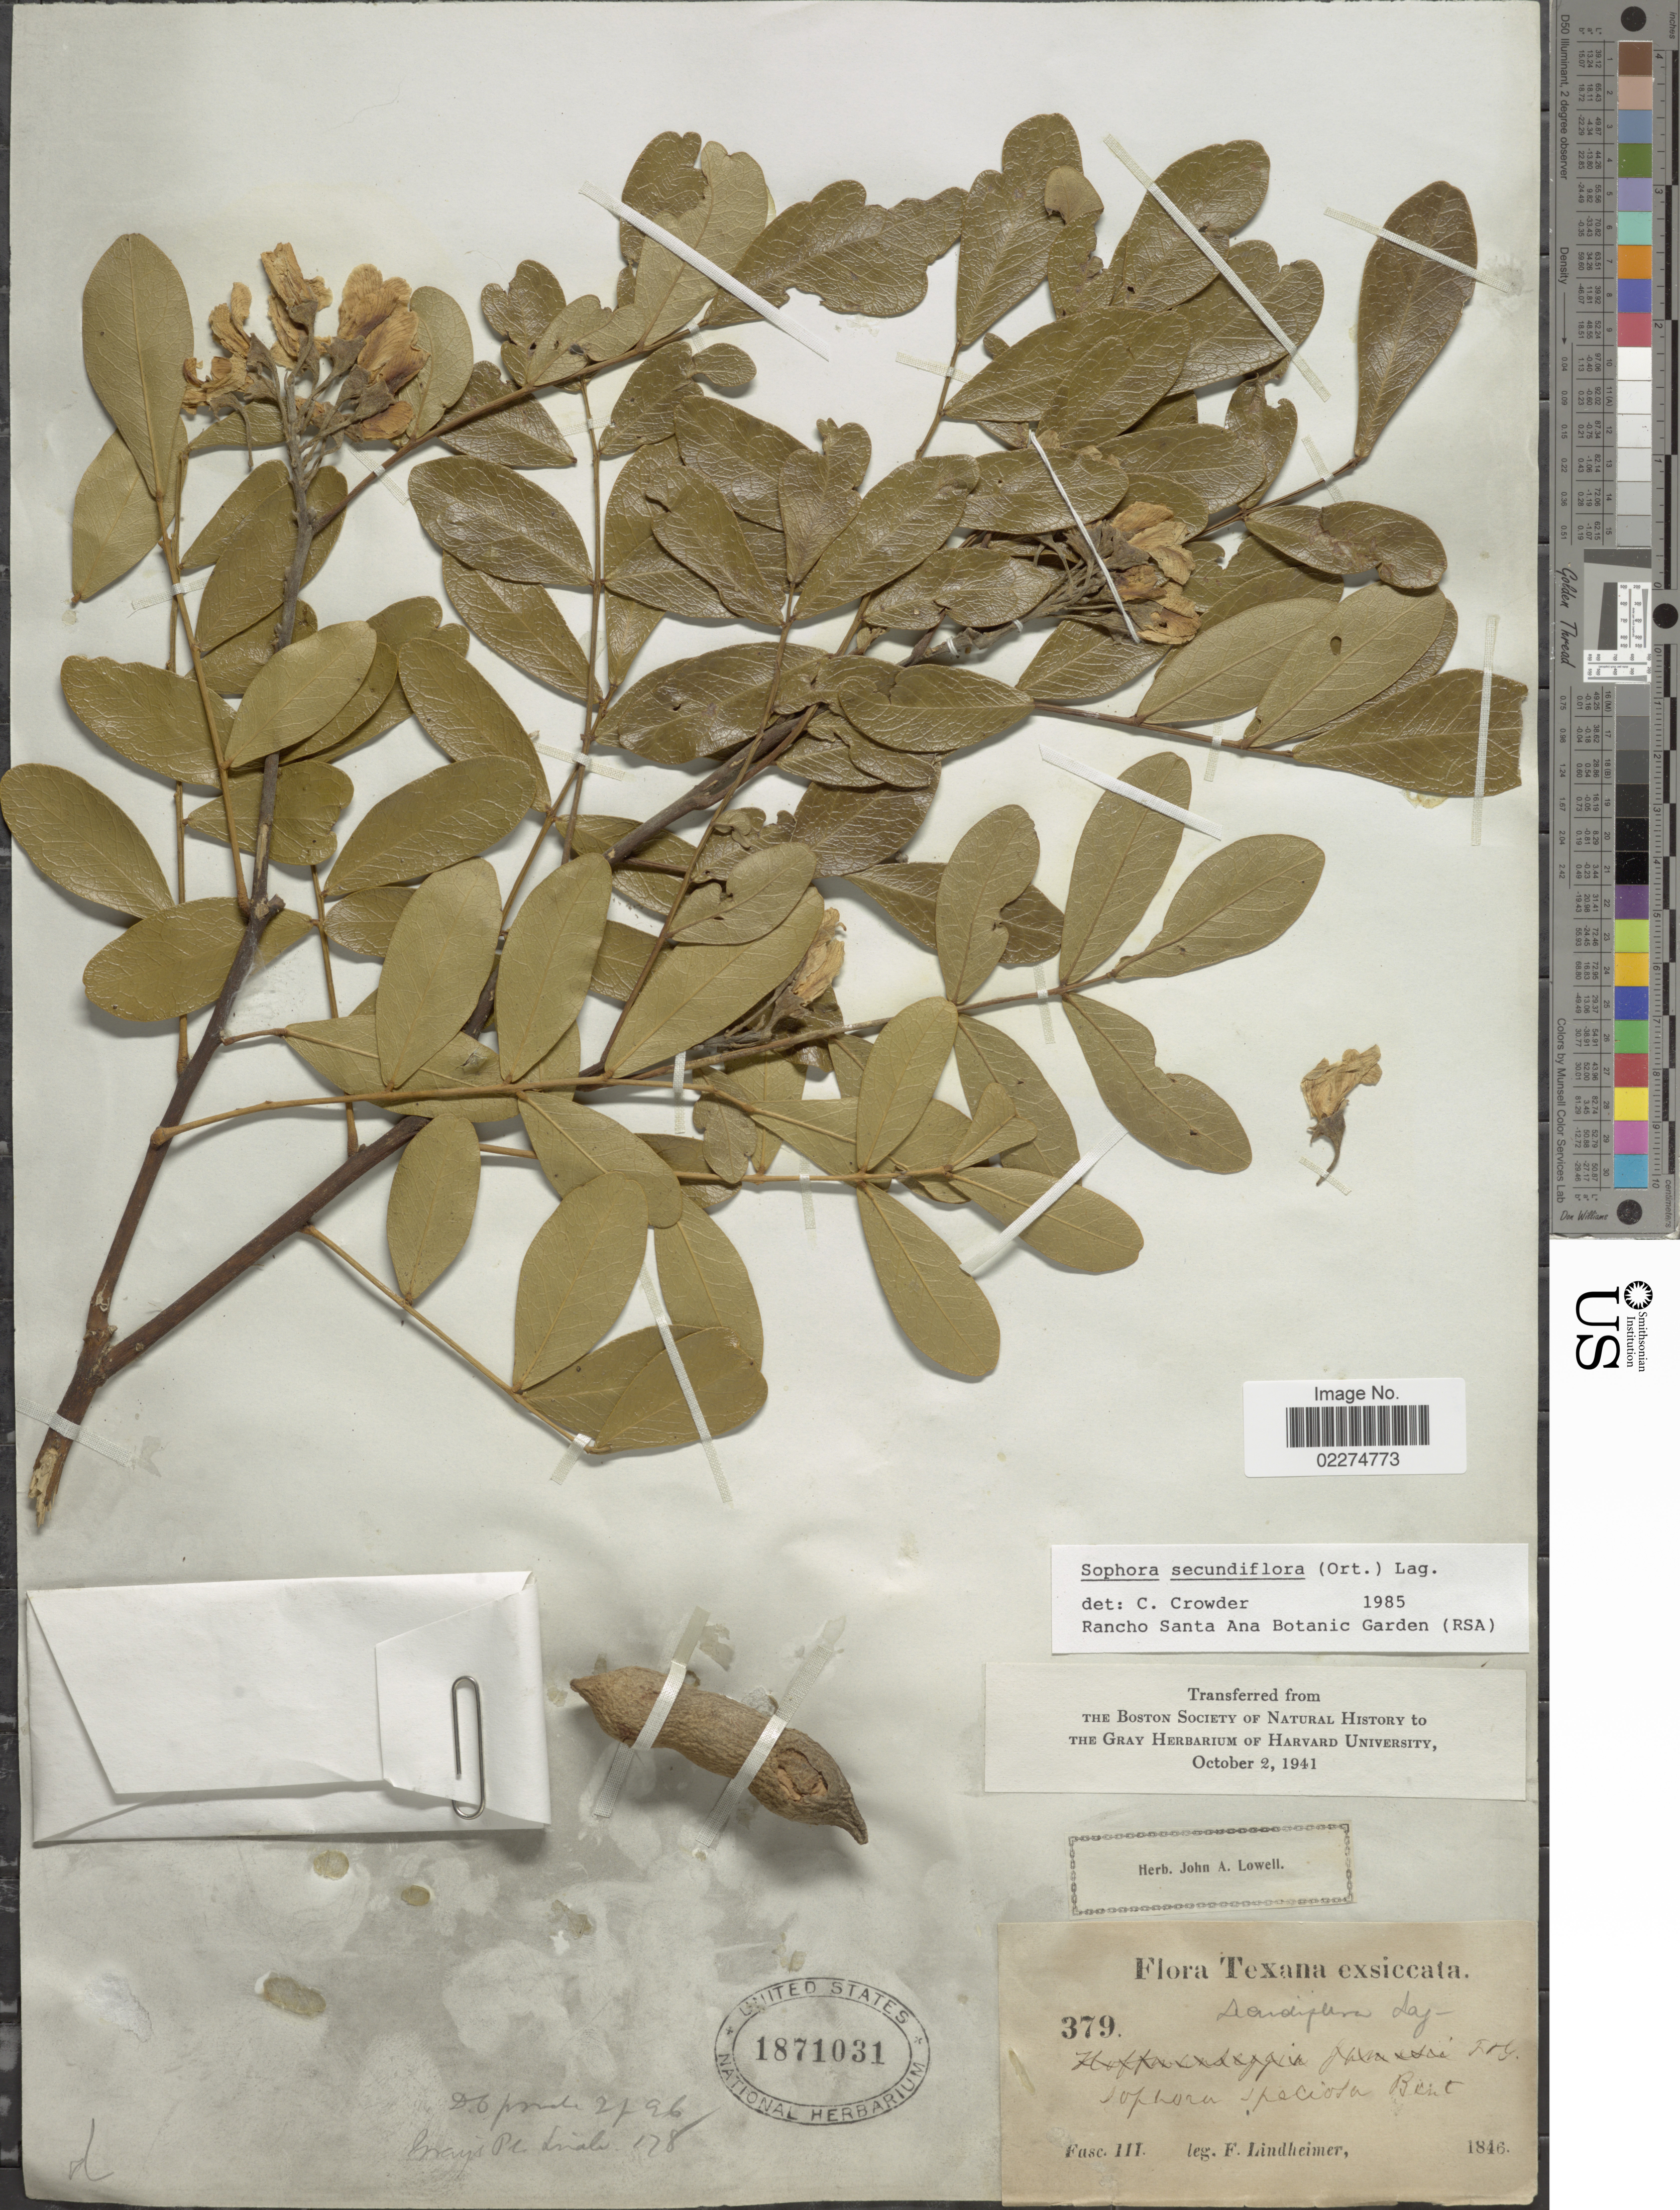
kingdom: Plantae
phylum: Tracheophyta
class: Magnoliopsida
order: Fabales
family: Fabaceae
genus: Dermatophyllum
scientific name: Dermatophyllum secundiflorum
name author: (Ortega) Gandhi & Reveal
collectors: F. Lindheimer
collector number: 379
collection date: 1846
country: United States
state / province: Texas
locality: Fasc. III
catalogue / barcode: US 1871031